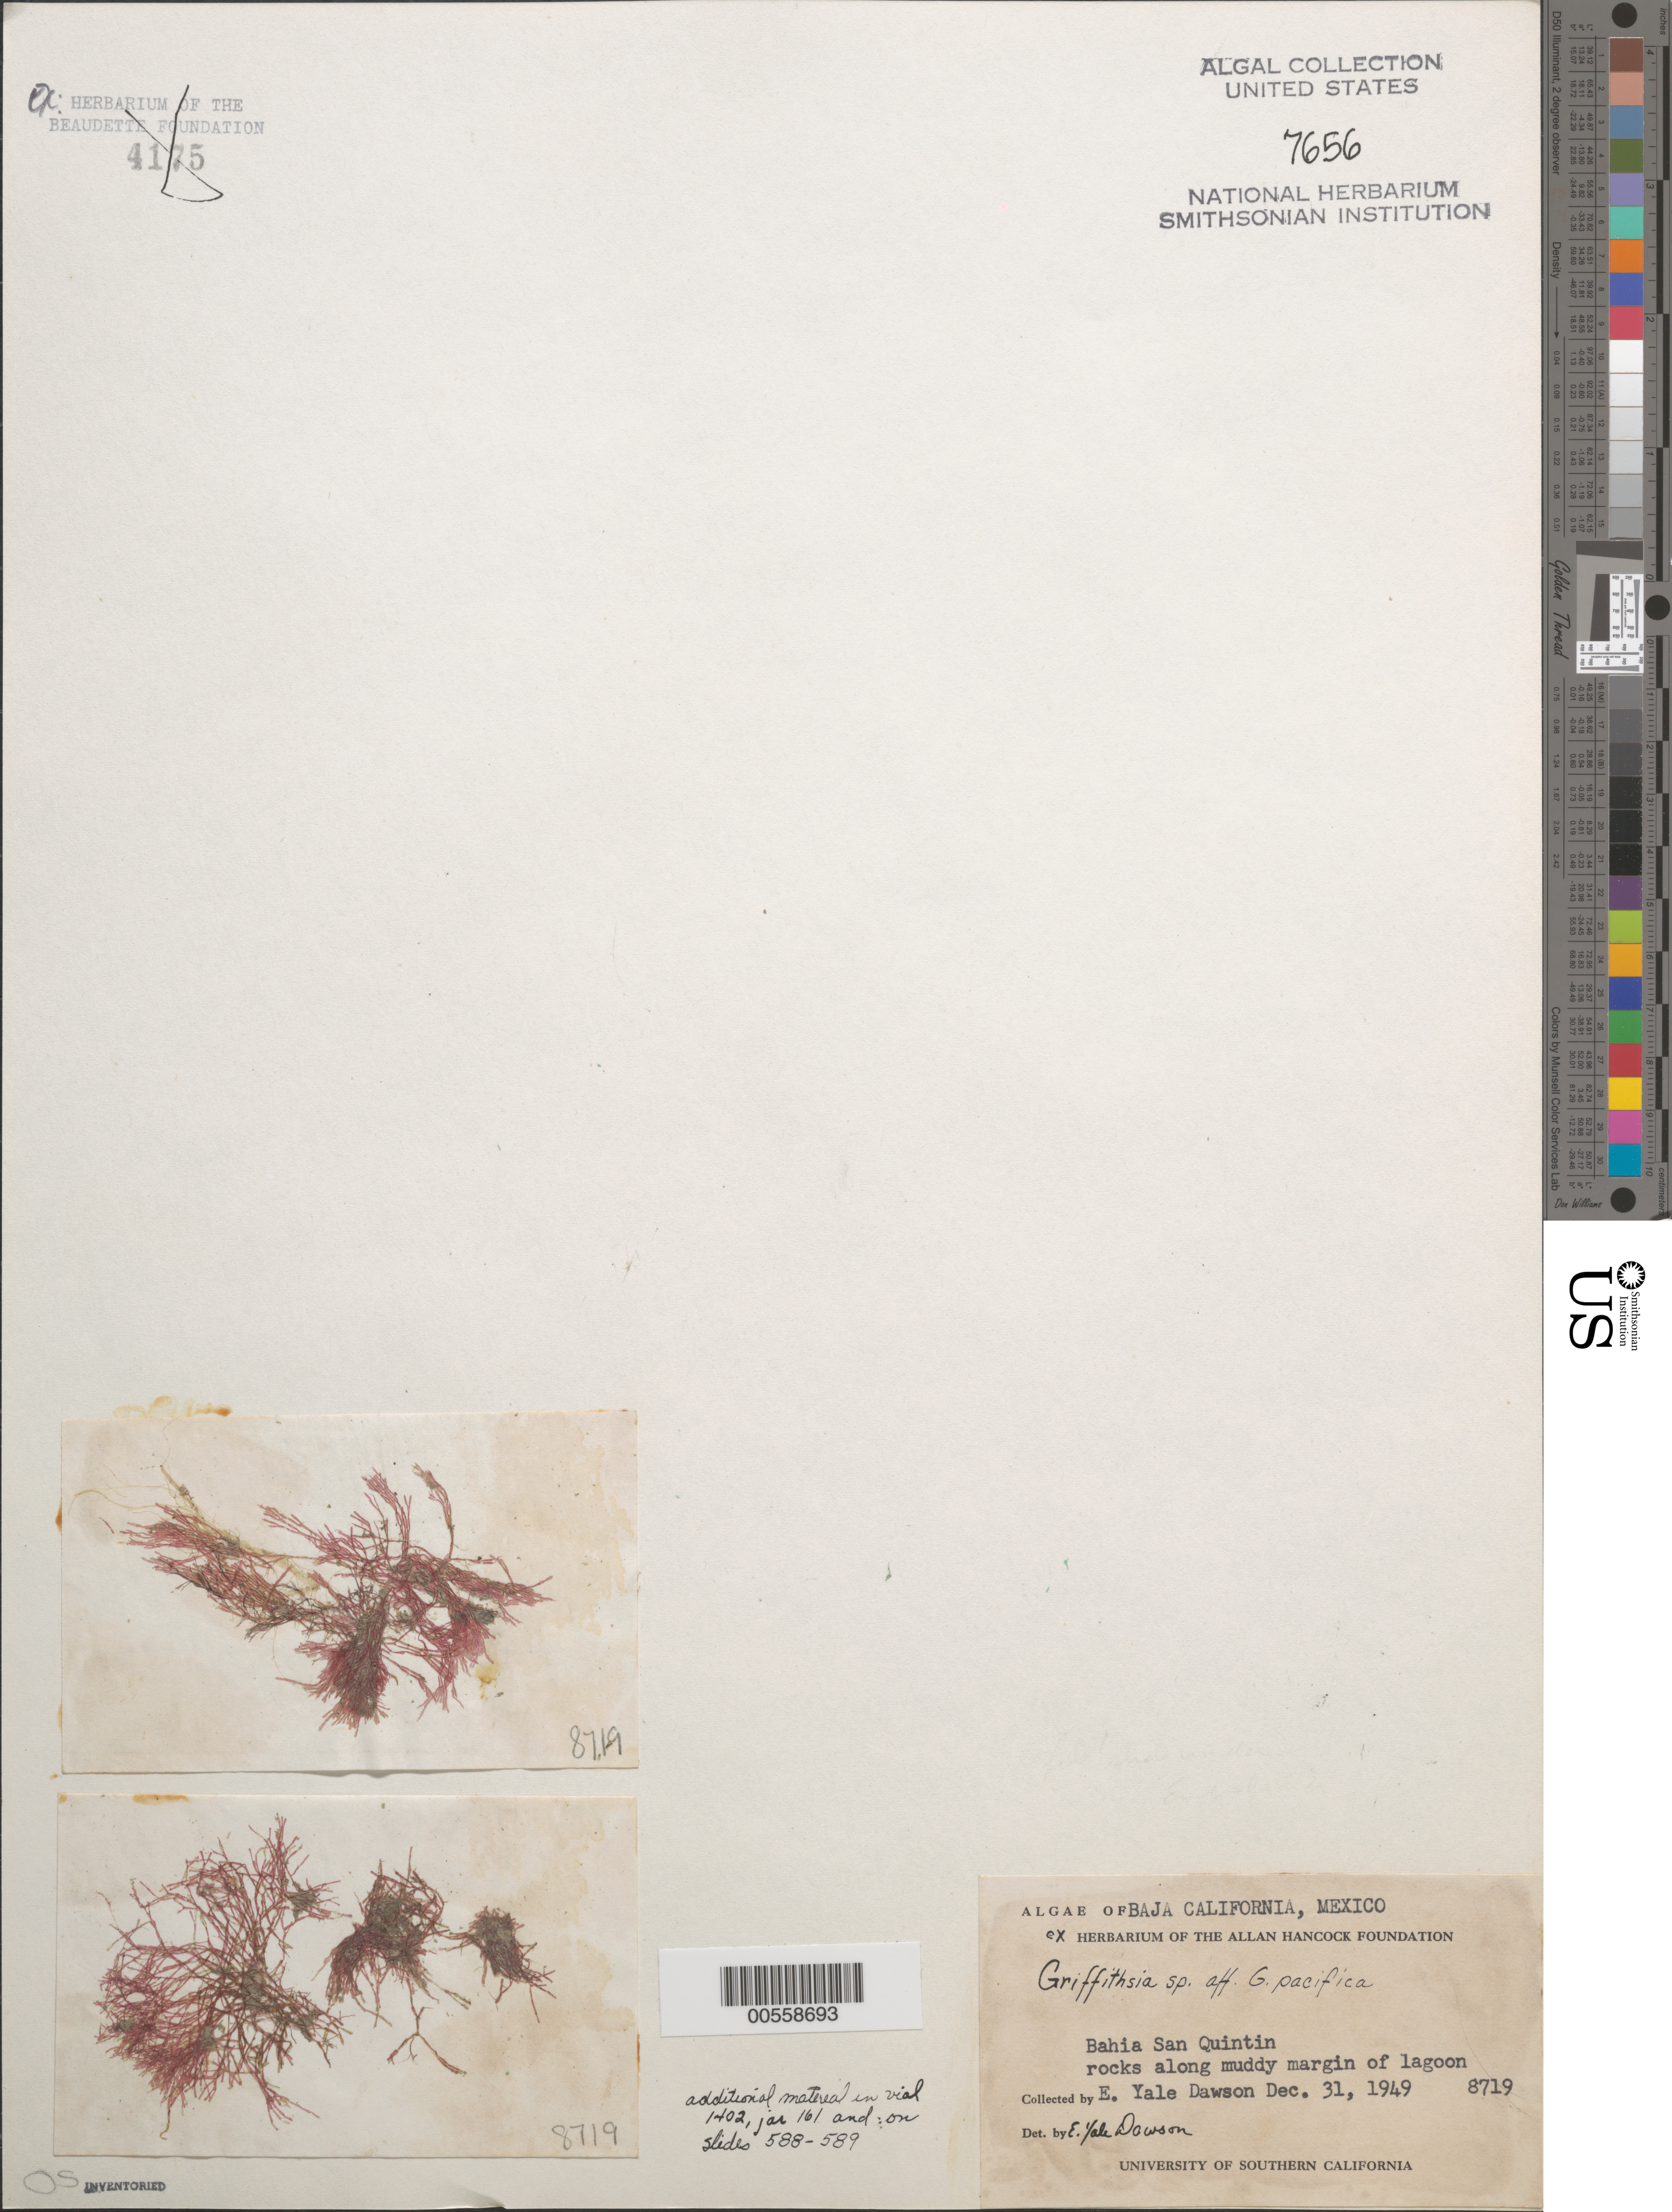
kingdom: Plantae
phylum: Rhodophyta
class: Florideophyceae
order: Ceramiales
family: Wrangeliaceae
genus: Griffithsia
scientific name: Griffithsia pacifica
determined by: Dawson, E. Y.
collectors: E. Y. Dawson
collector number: EYD 8719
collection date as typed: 31 Dec 1939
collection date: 1939-12-31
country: Mexico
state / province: Baja California Norte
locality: Bahia San Quintin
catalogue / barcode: US 7656